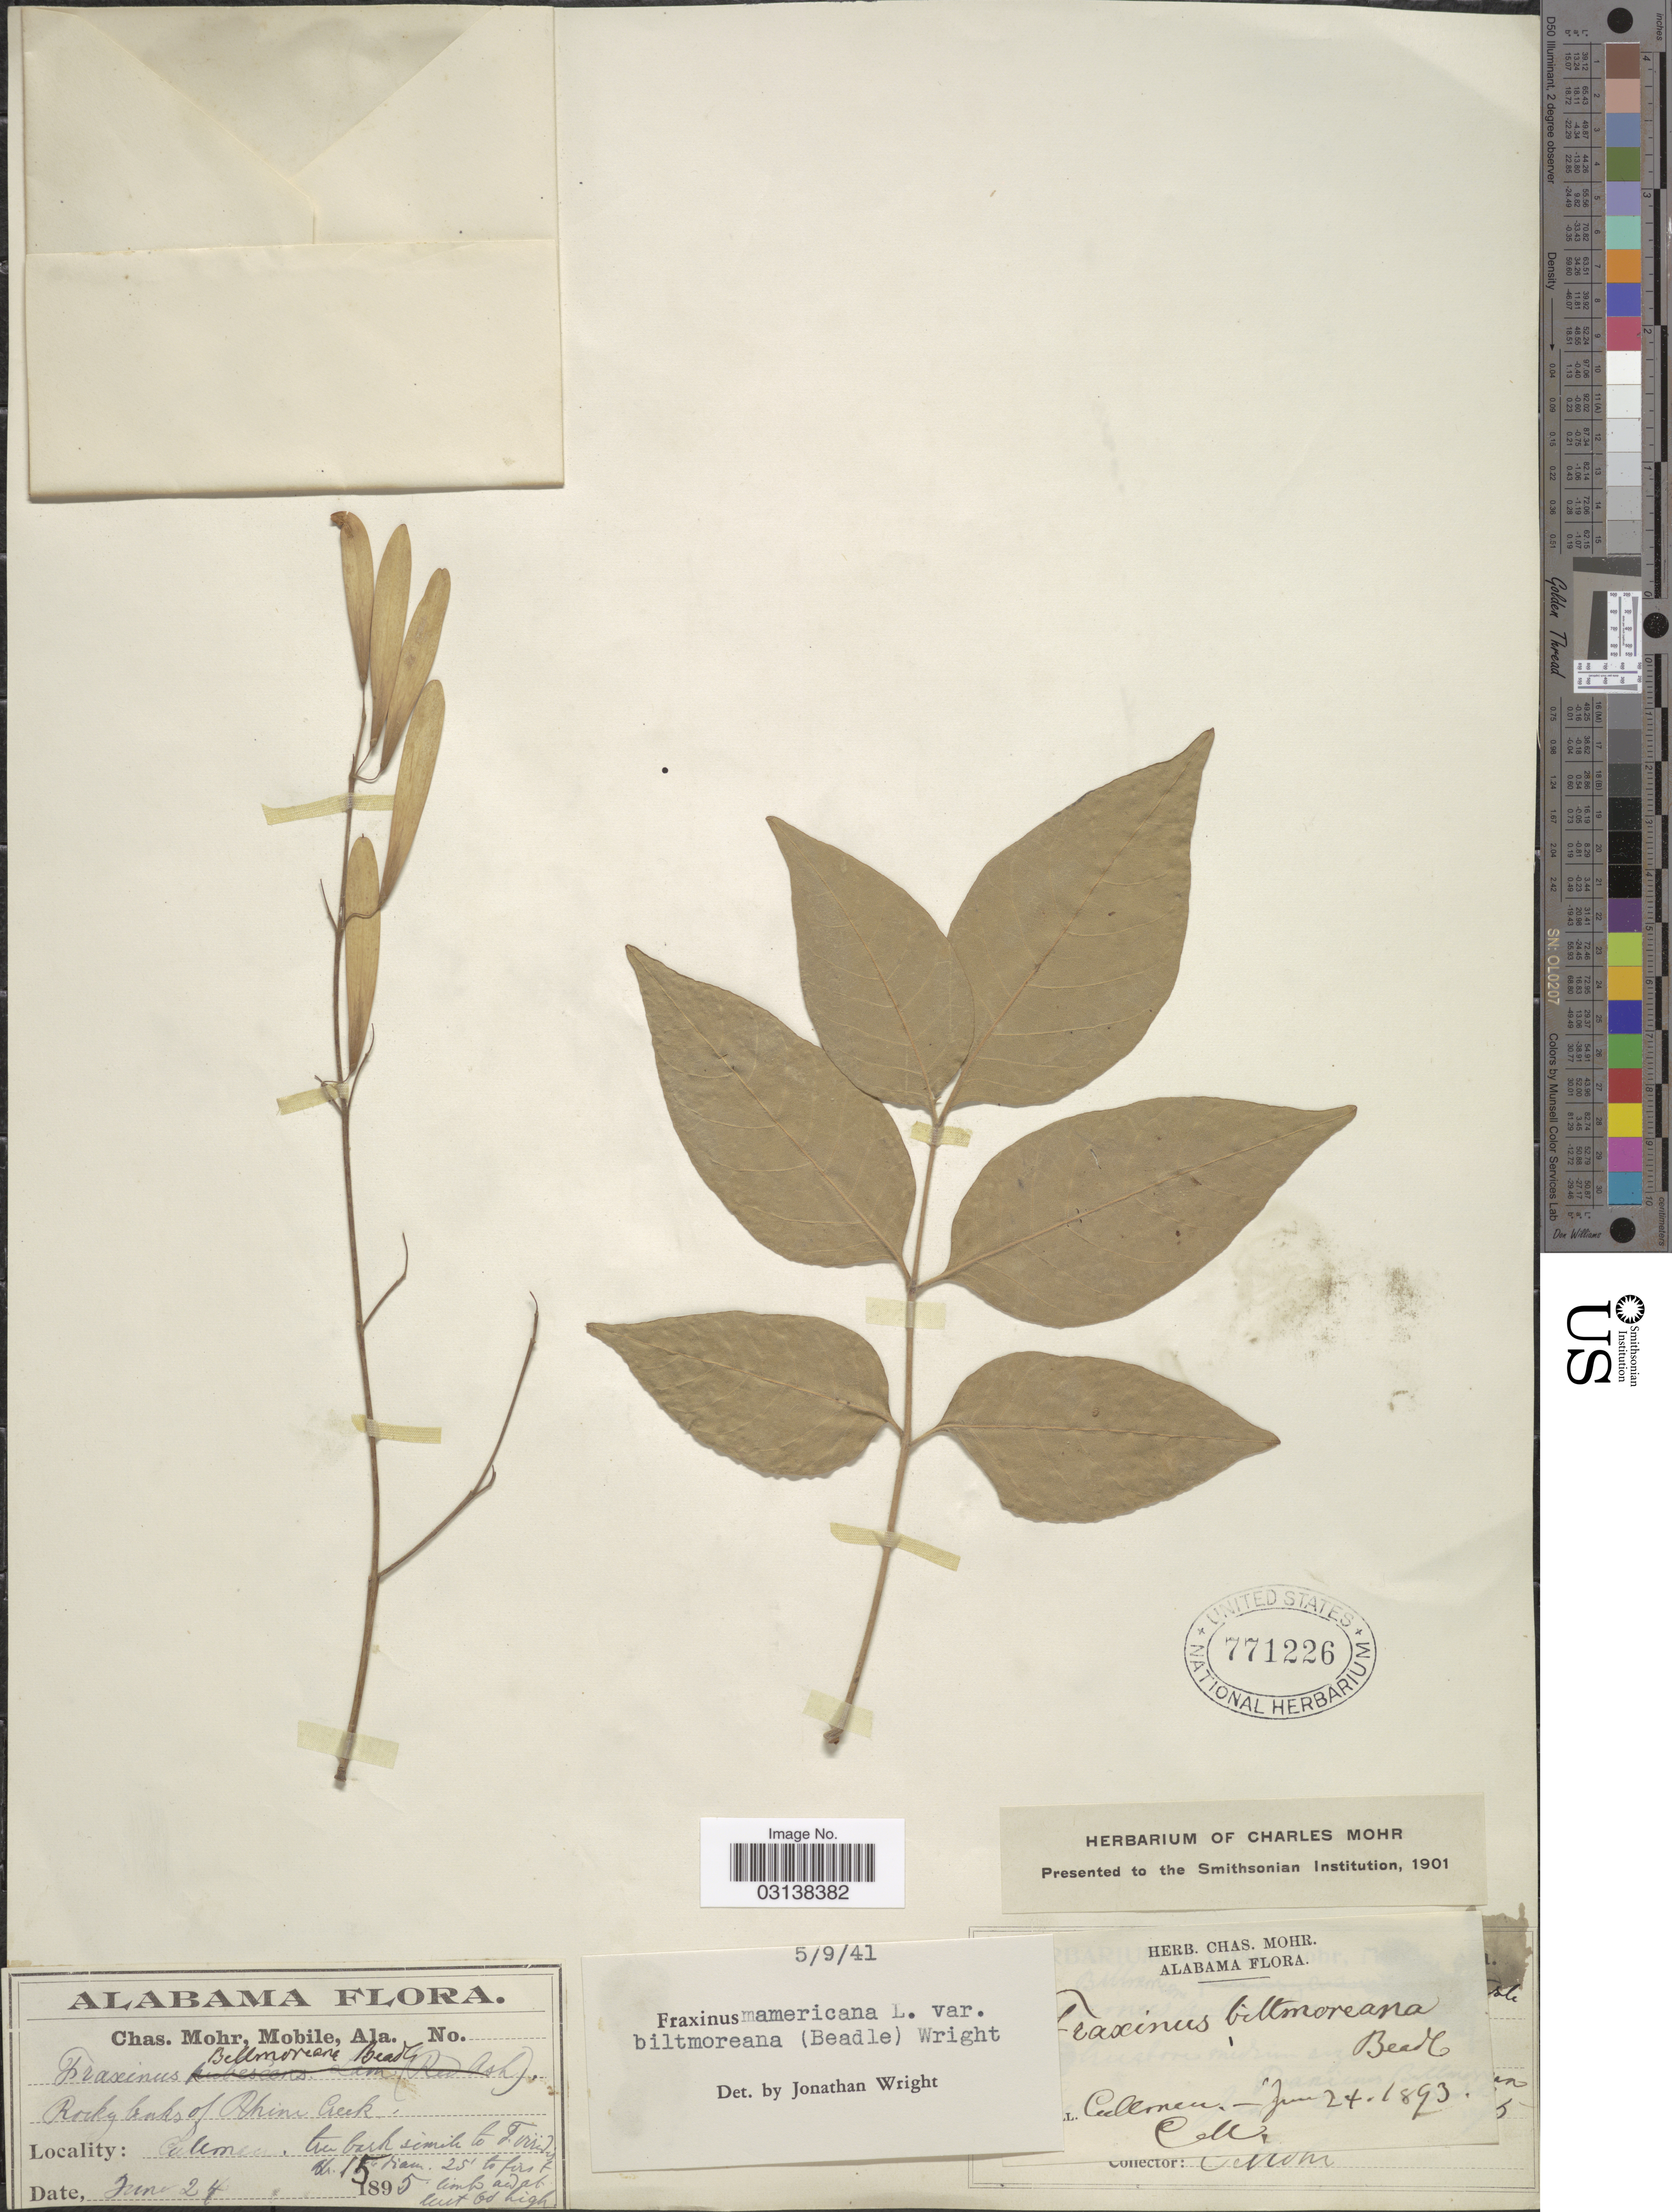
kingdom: Plantae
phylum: Tracheophyta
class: Magnoliopsida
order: Lamiales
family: Oleaceae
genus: Fraxinus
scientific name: Fraxinus americana var. biltmoreana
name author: (Beadle) J.W. Wright ex Fernald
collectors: Mohr, C. T. (herbarium)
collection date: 1893-06-24/1895-06-24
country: United States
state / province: Alabama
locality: Rocky banks of Rhine Creek. Cullman.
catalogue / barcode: US 771226